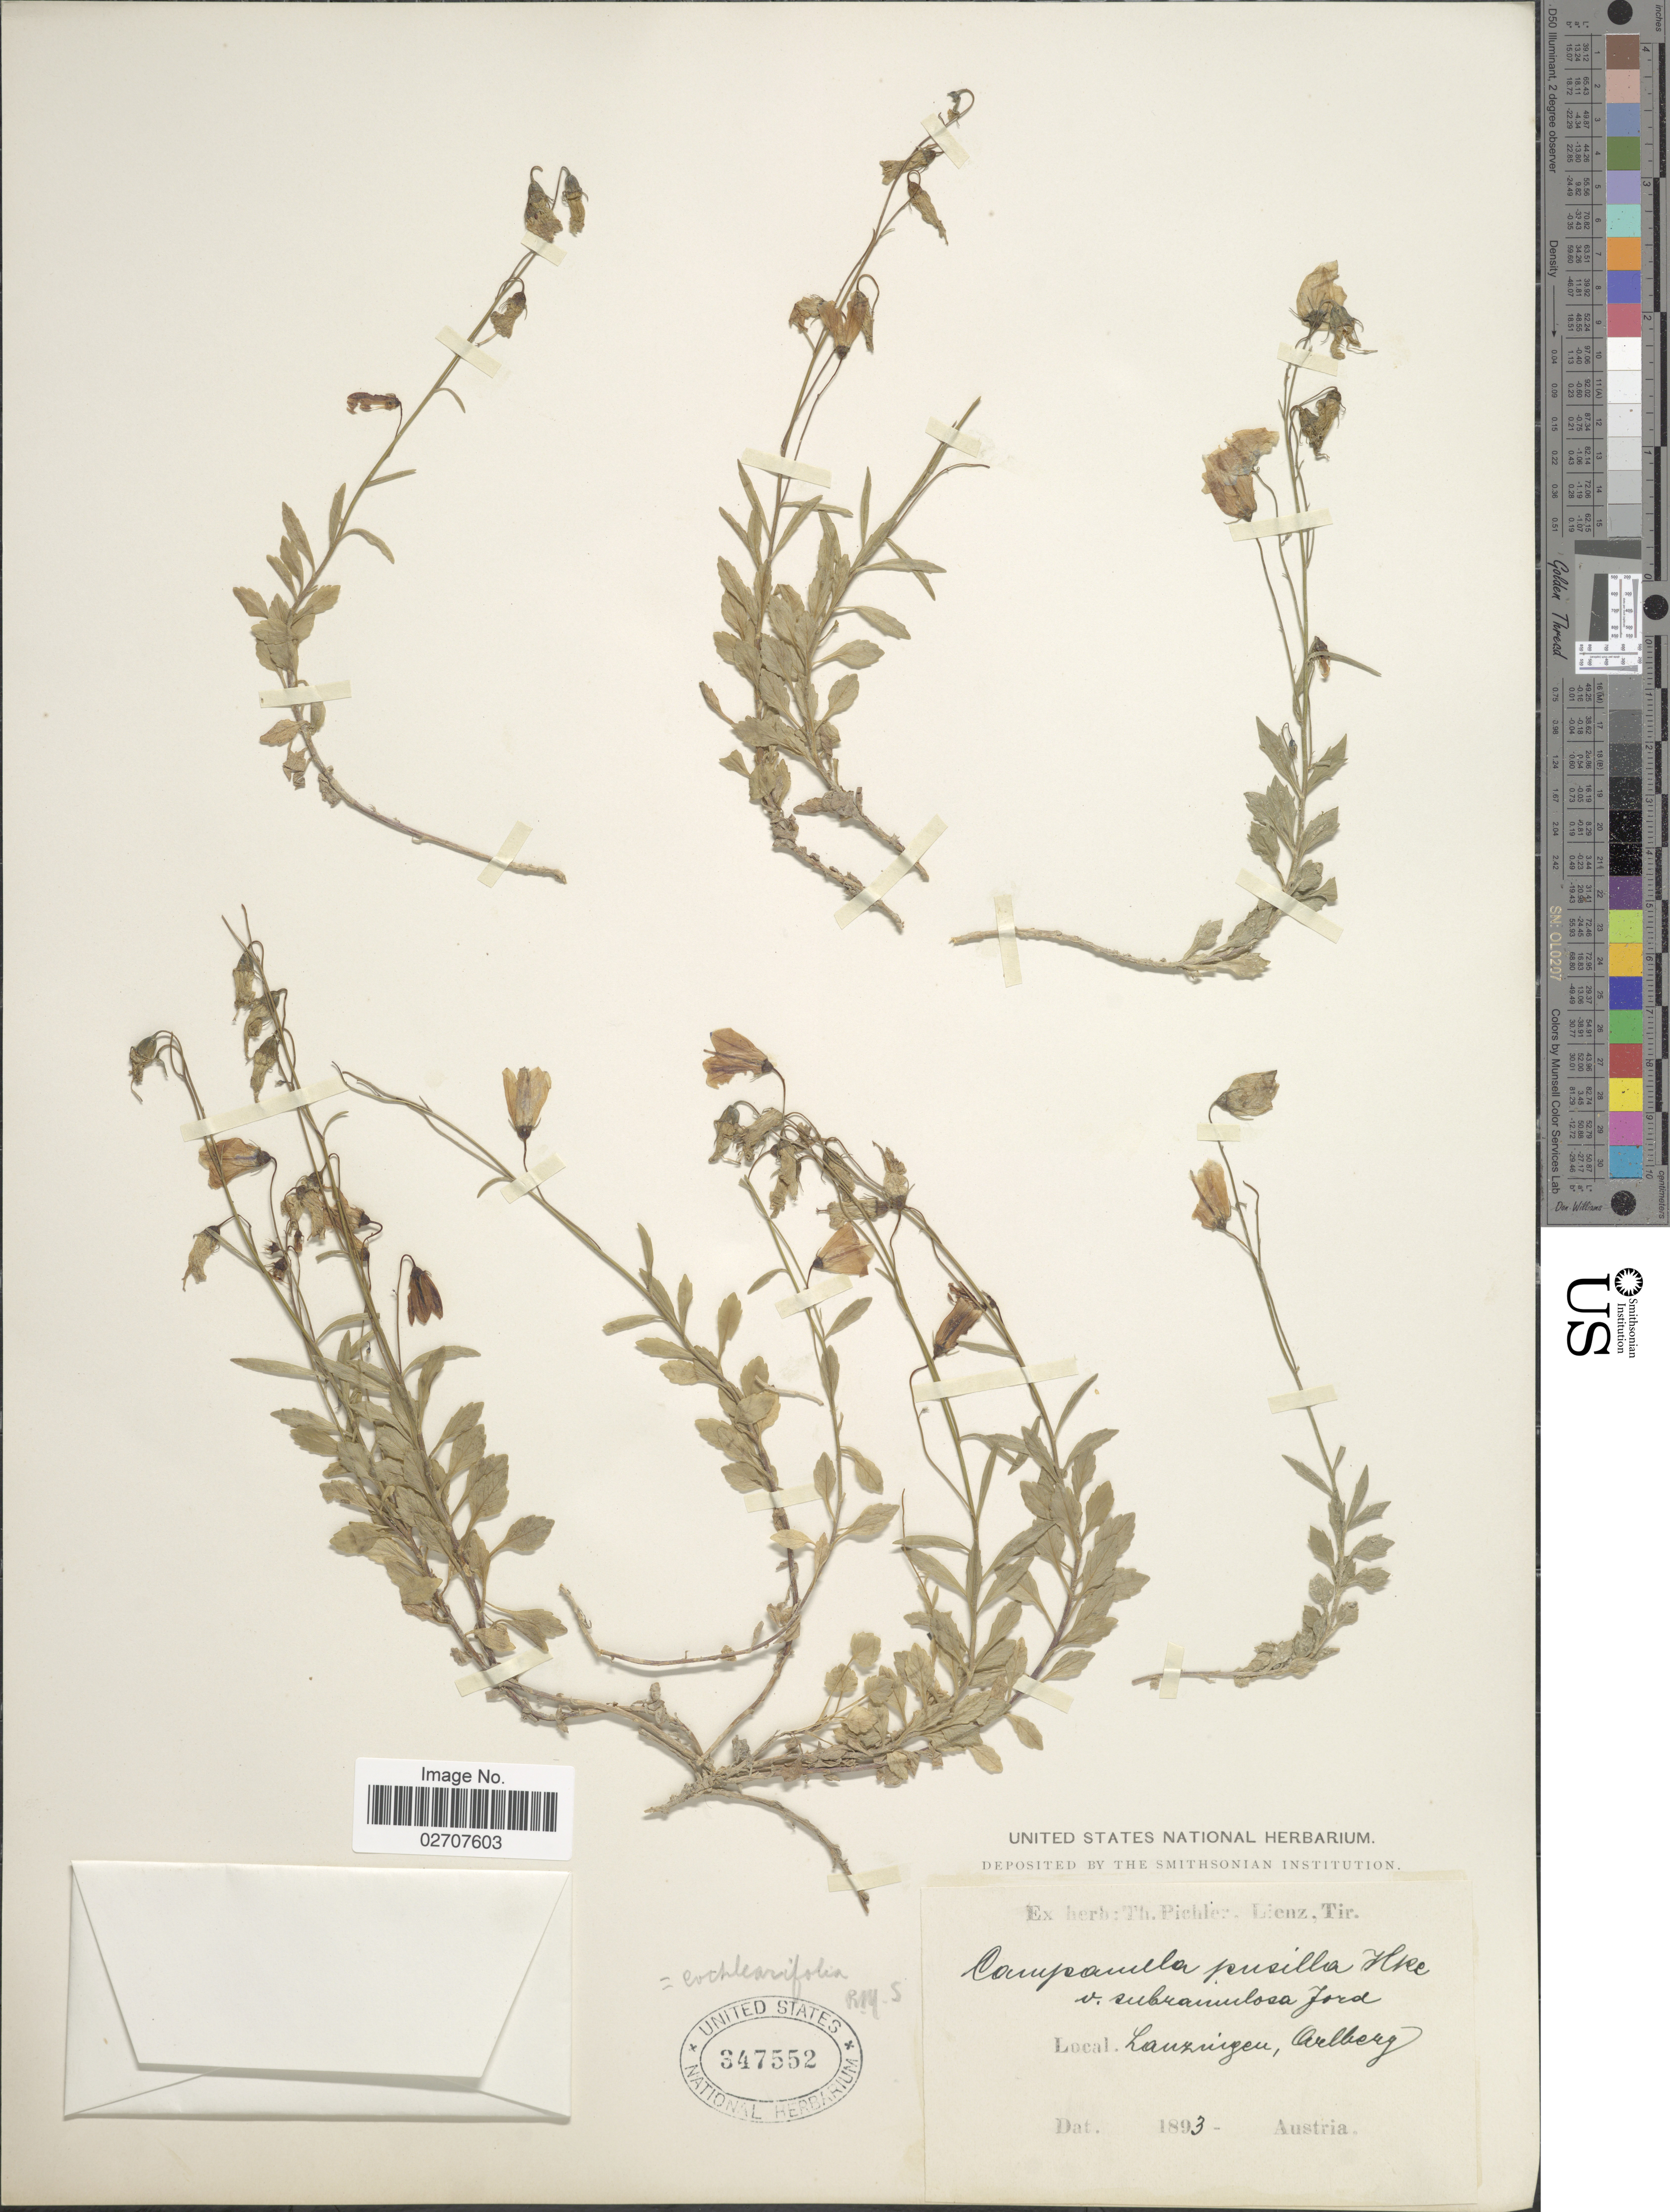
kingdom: Plantae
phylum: Tracheophyta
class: Magnoliopsida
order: Asterales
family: Campanulaceae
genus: Campanula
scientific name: Campanula cochleariifolia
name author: Lam.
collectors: T. Pichler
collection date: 1893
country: Austria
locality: Lauzingen, Arlberg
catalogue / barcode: US 347552